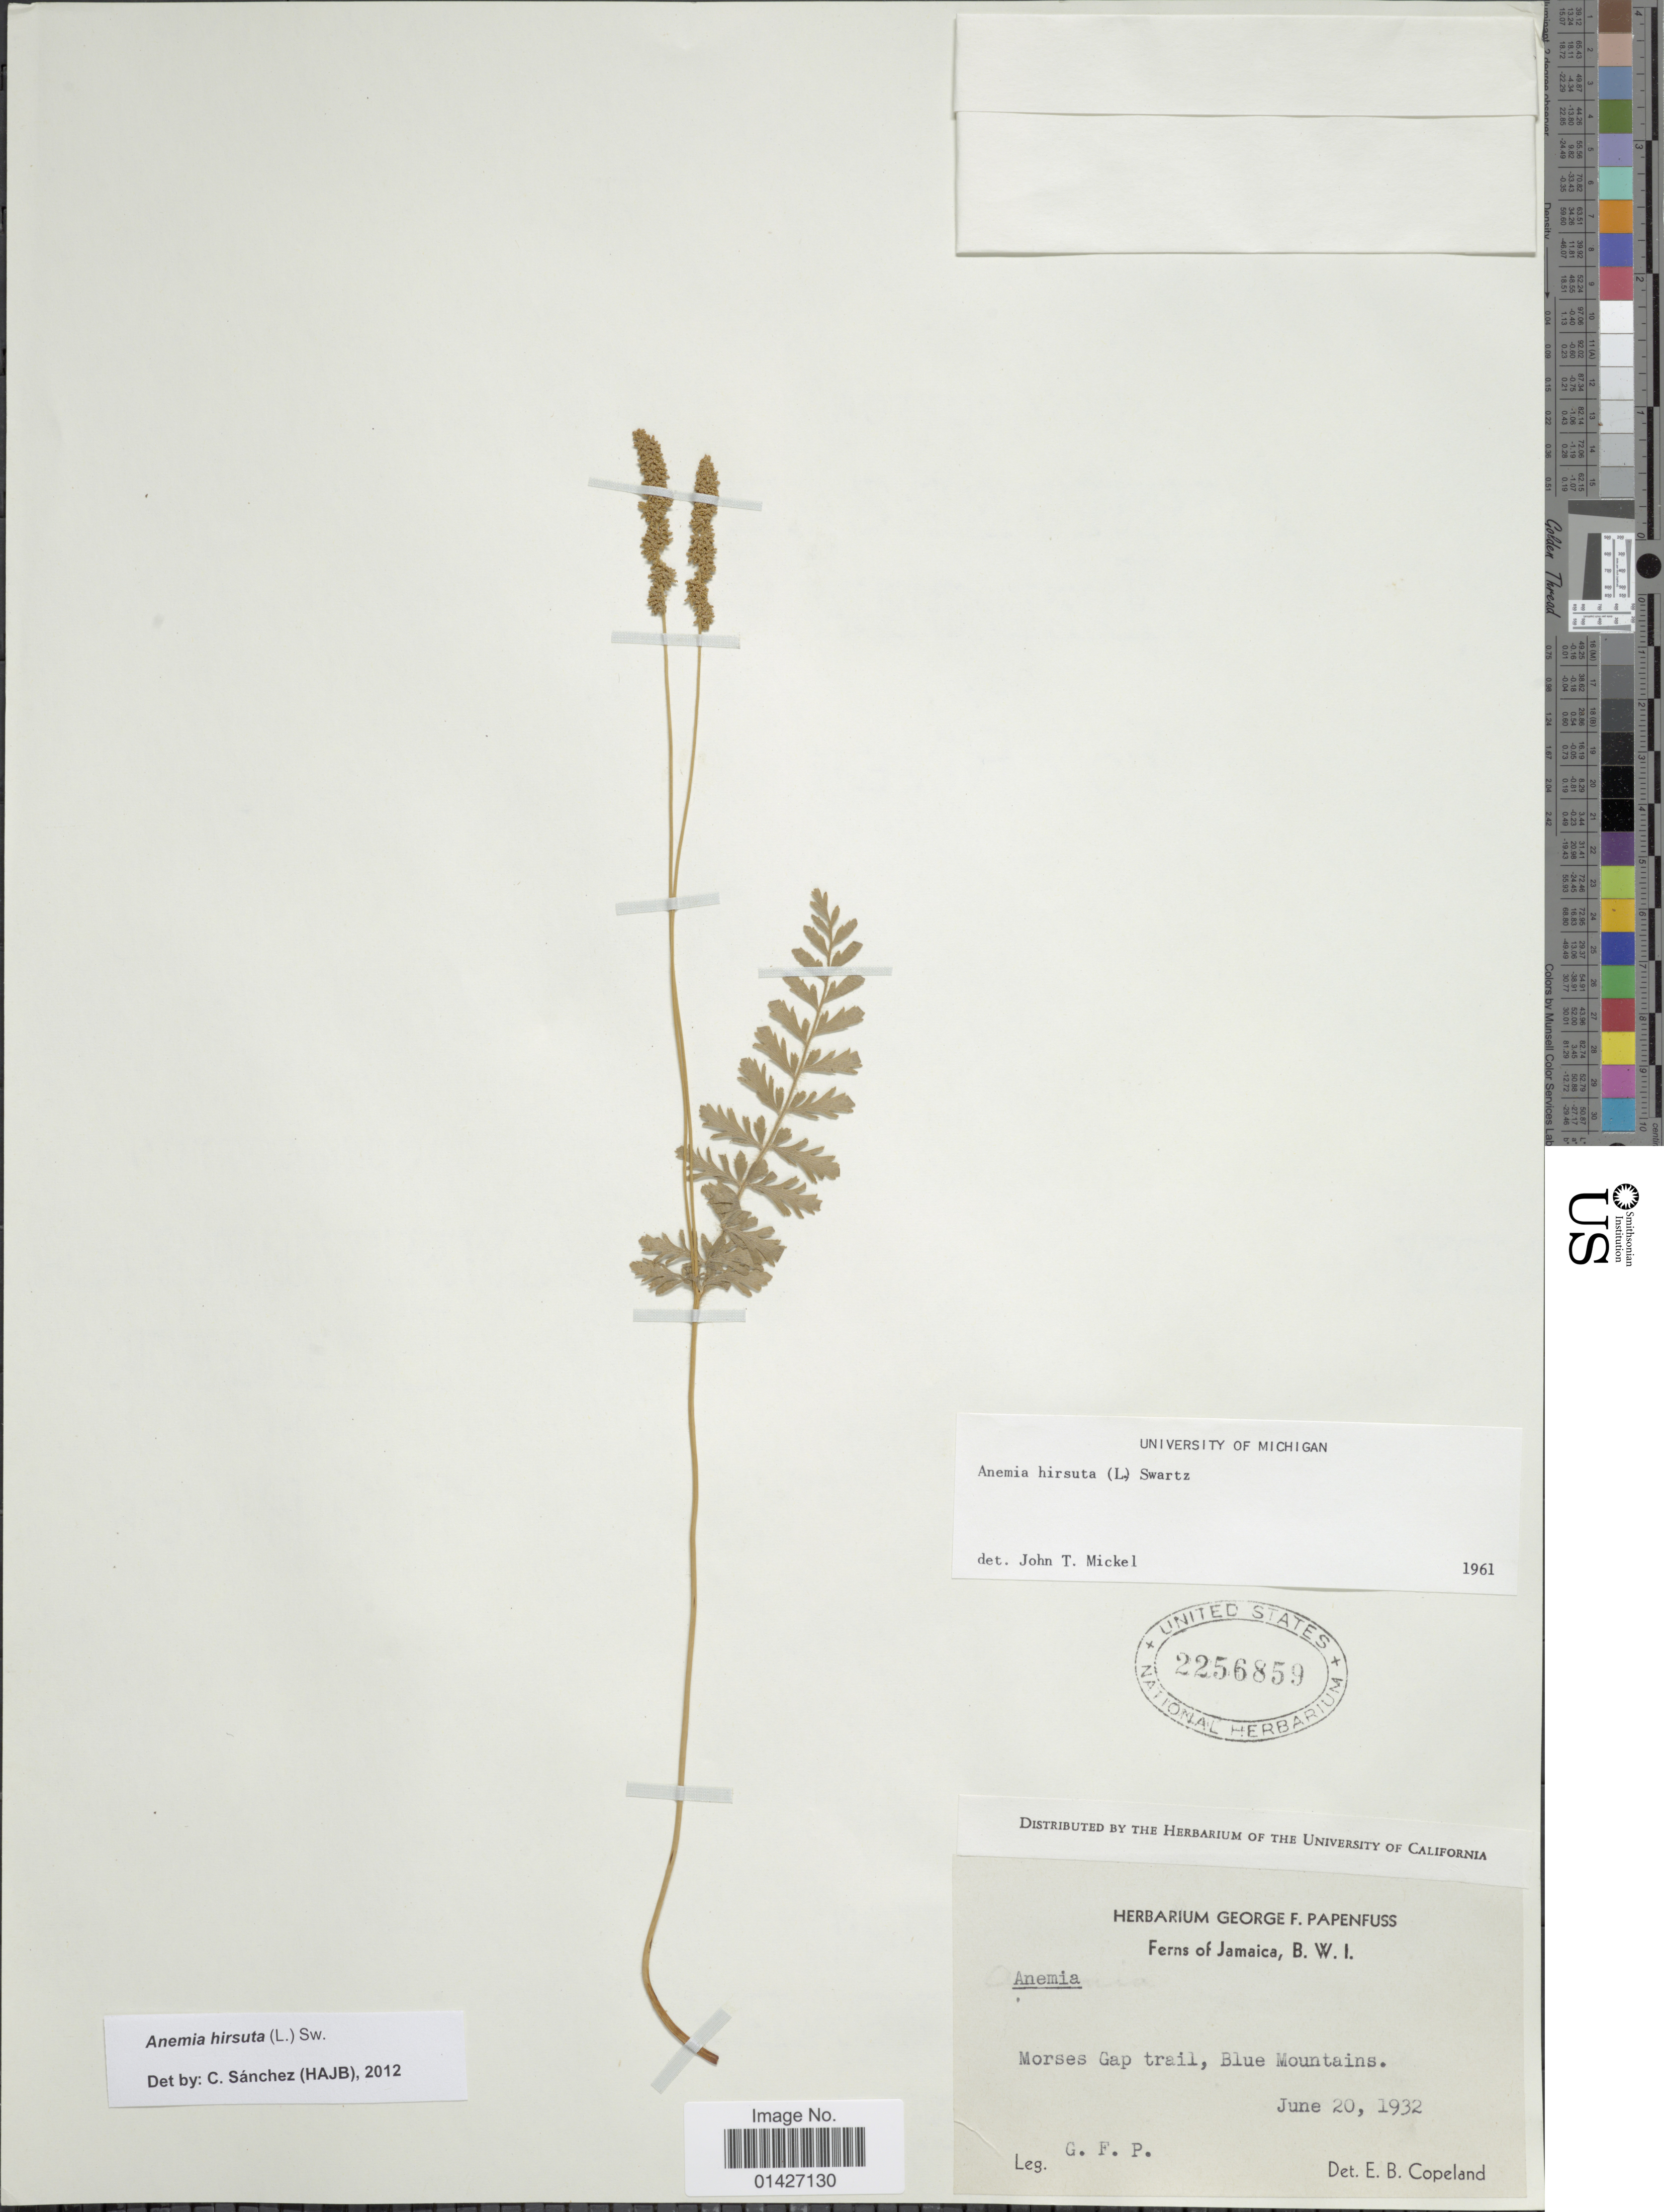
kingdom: Plantae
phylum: Tracheophyta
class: Polypodiopsida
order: Schizaeales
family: Anemiaceae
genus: Anemia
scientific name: Anemia hirsuta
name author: (L.) Sw.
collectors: G. Papenfuss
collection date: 1932-06-20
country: Jamaica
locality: B.W.I.. Morses gao trail, Blue Mountains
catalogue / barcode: US 2256859